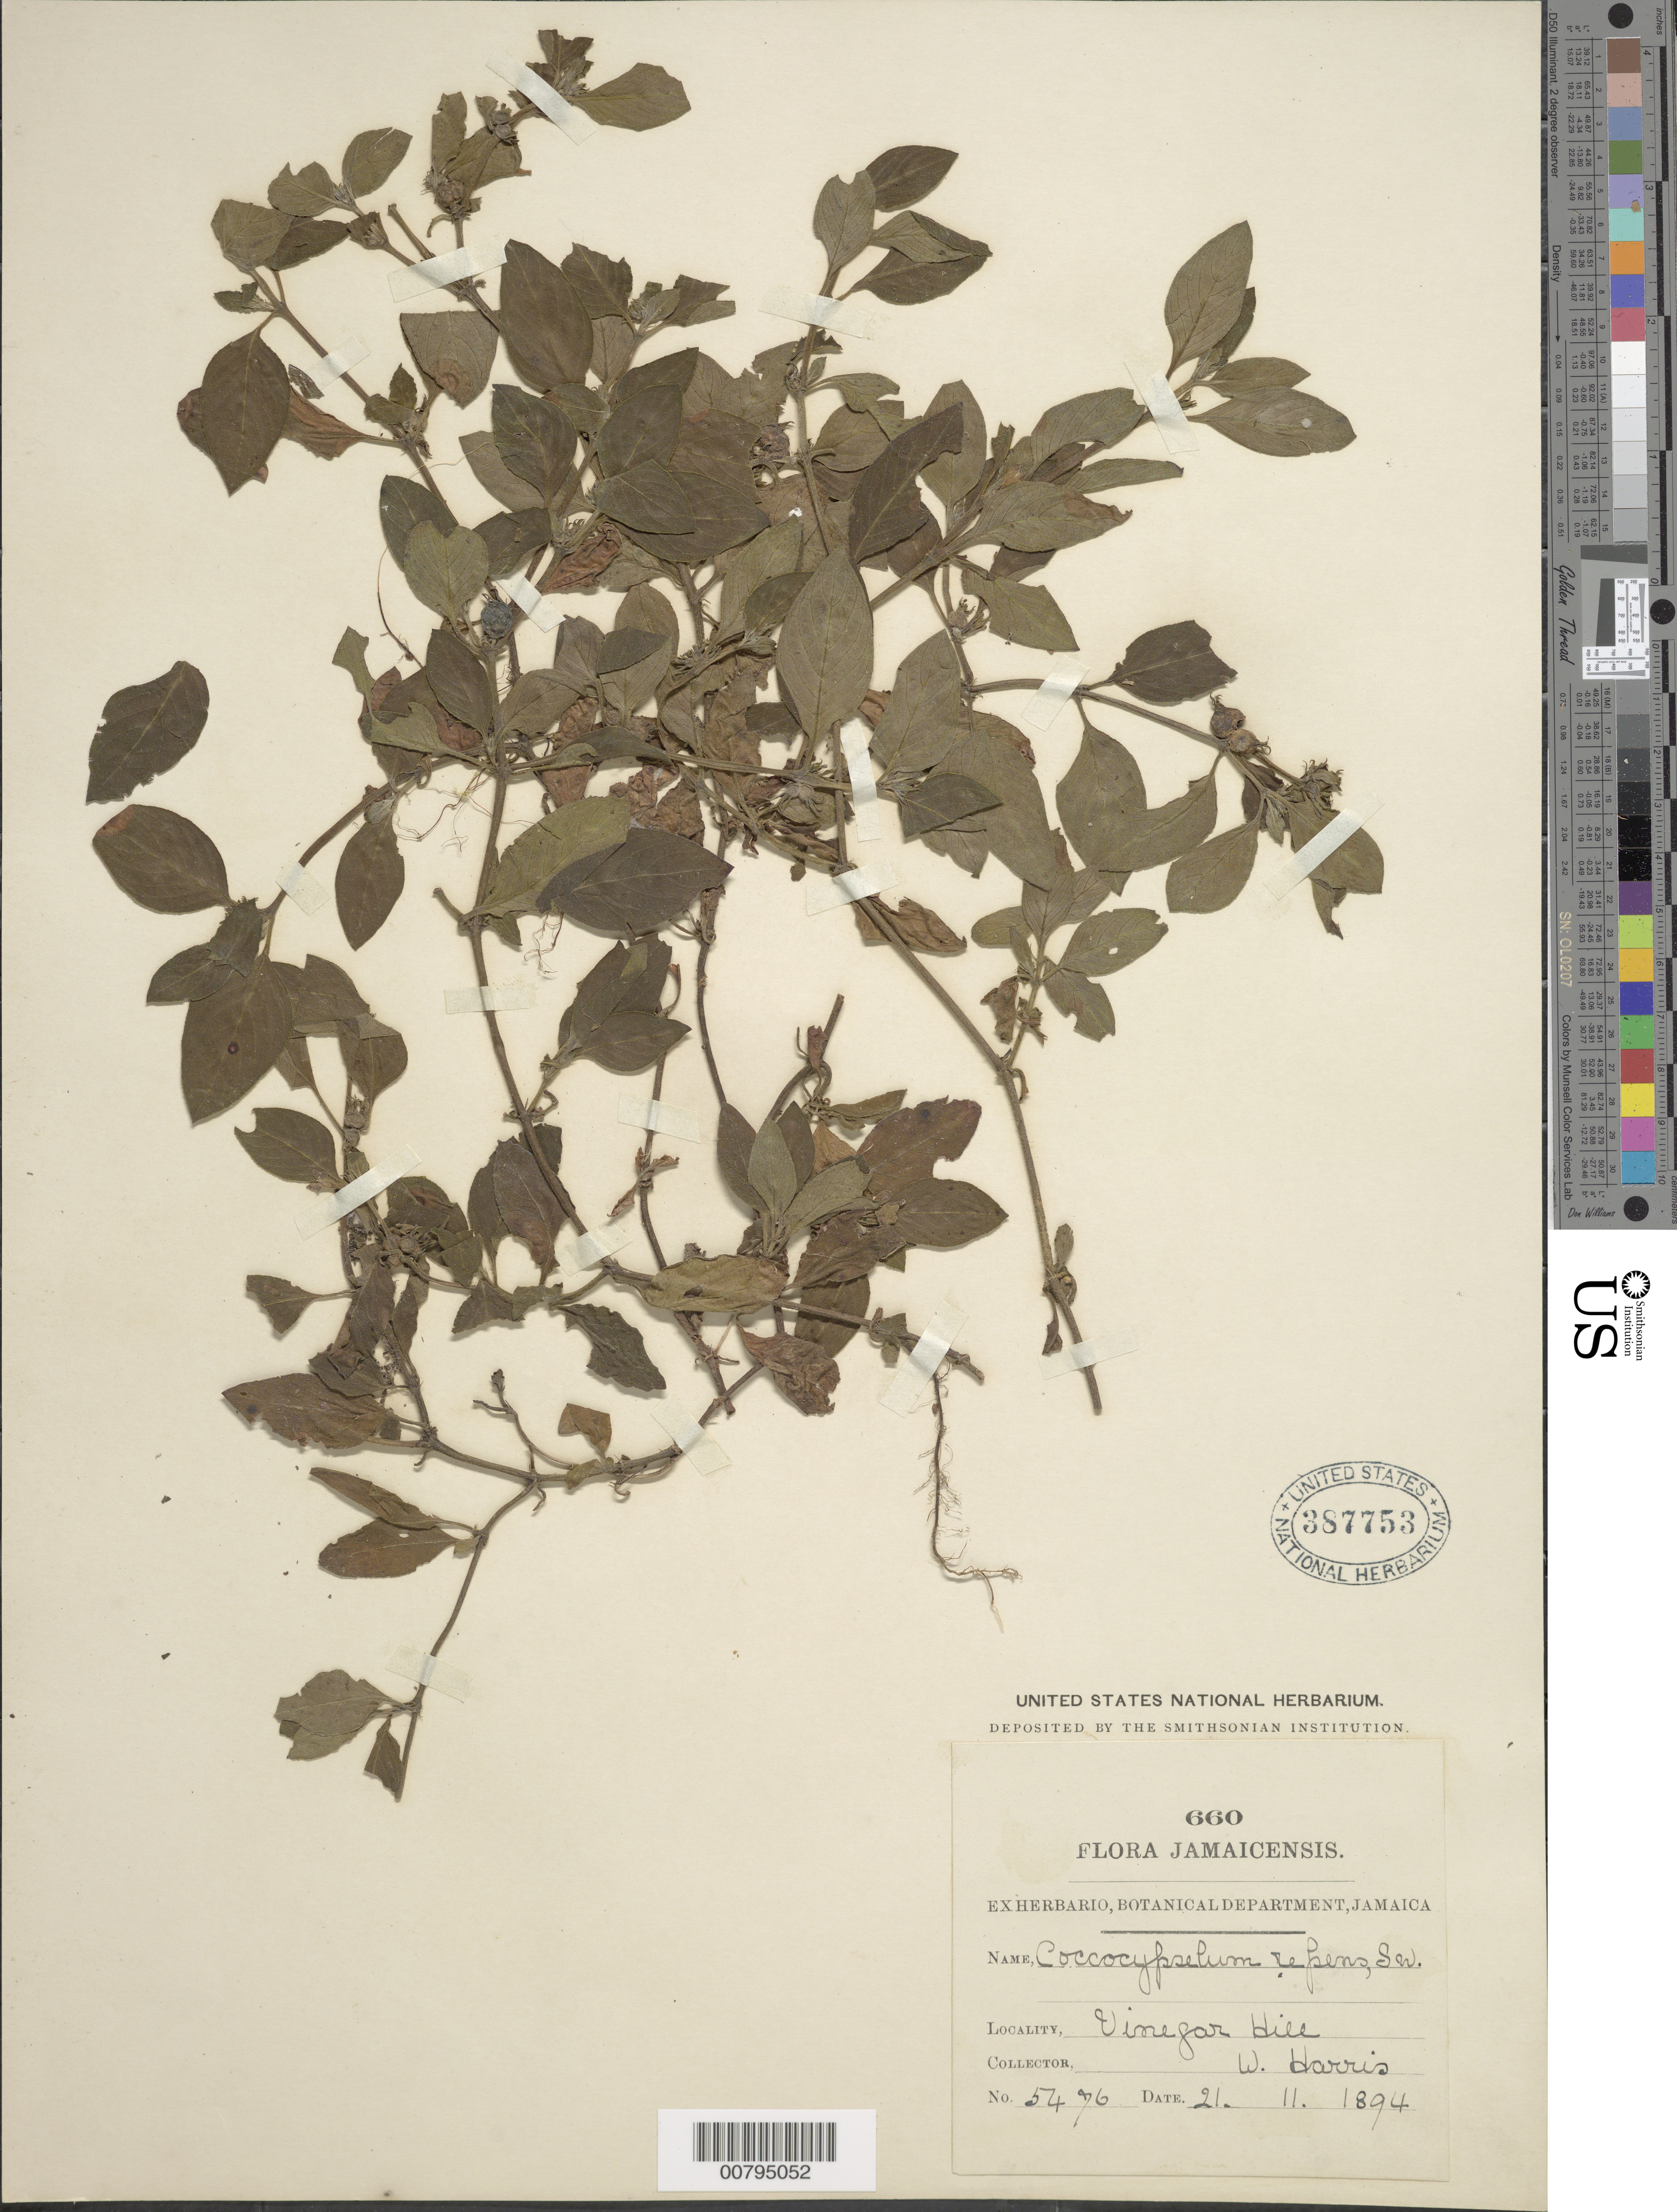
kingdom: Plantae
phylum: Tracheophyta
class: Magnoliopsida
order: Gentianales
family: Rubiaceae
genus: Coccocypselum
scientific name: Coccocypselum repens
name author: Sw.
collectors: W. H. Harris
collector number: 5476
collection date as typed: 21 Nov 1894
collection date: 1894-11-21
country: Jamaica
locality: Vinegar Hill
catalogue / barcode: US 387753